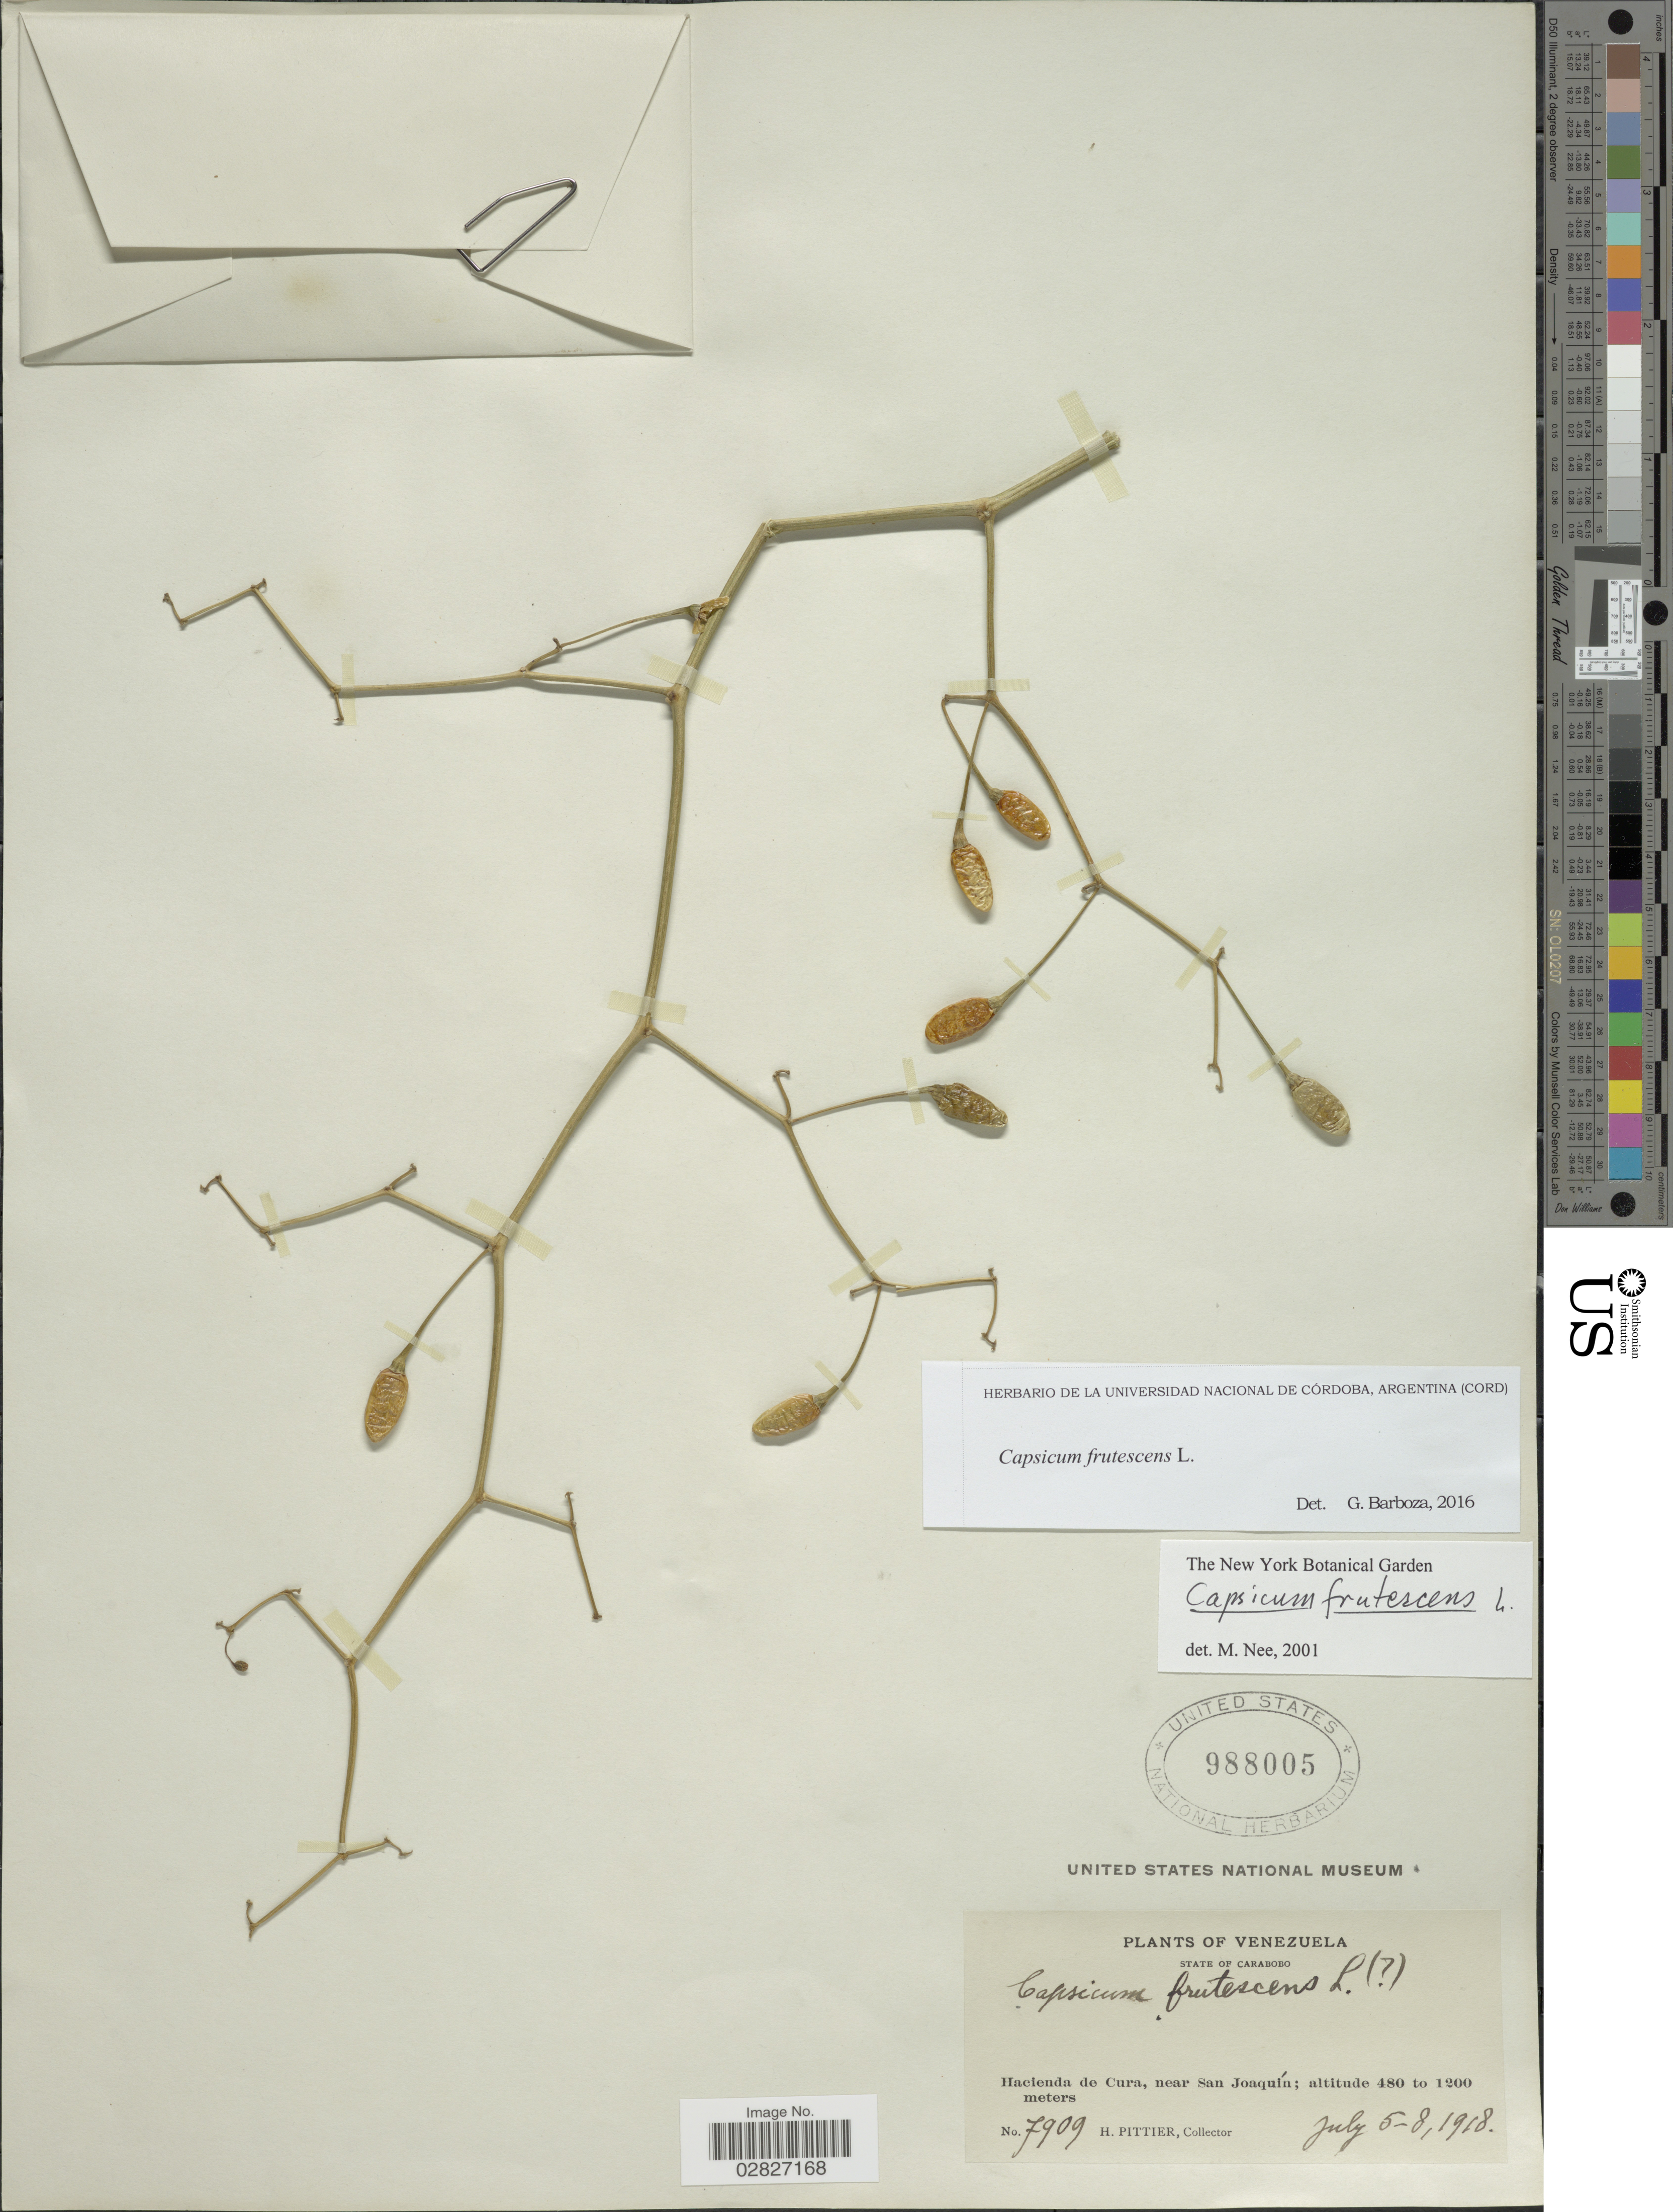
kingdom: Plantae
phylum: Tracheophyta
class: Magnoliopsida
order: Solanales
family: Solanaceae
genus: Capsicum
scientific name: Capsicum frutescens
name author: L.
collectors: H. F. Pittier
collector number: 7909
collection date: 1918-07-05/1918-07-08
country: Venezuela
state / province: Carabobo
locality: Hacienda de Cura, near San Joaquín.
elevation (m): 480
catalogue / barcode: US 988005